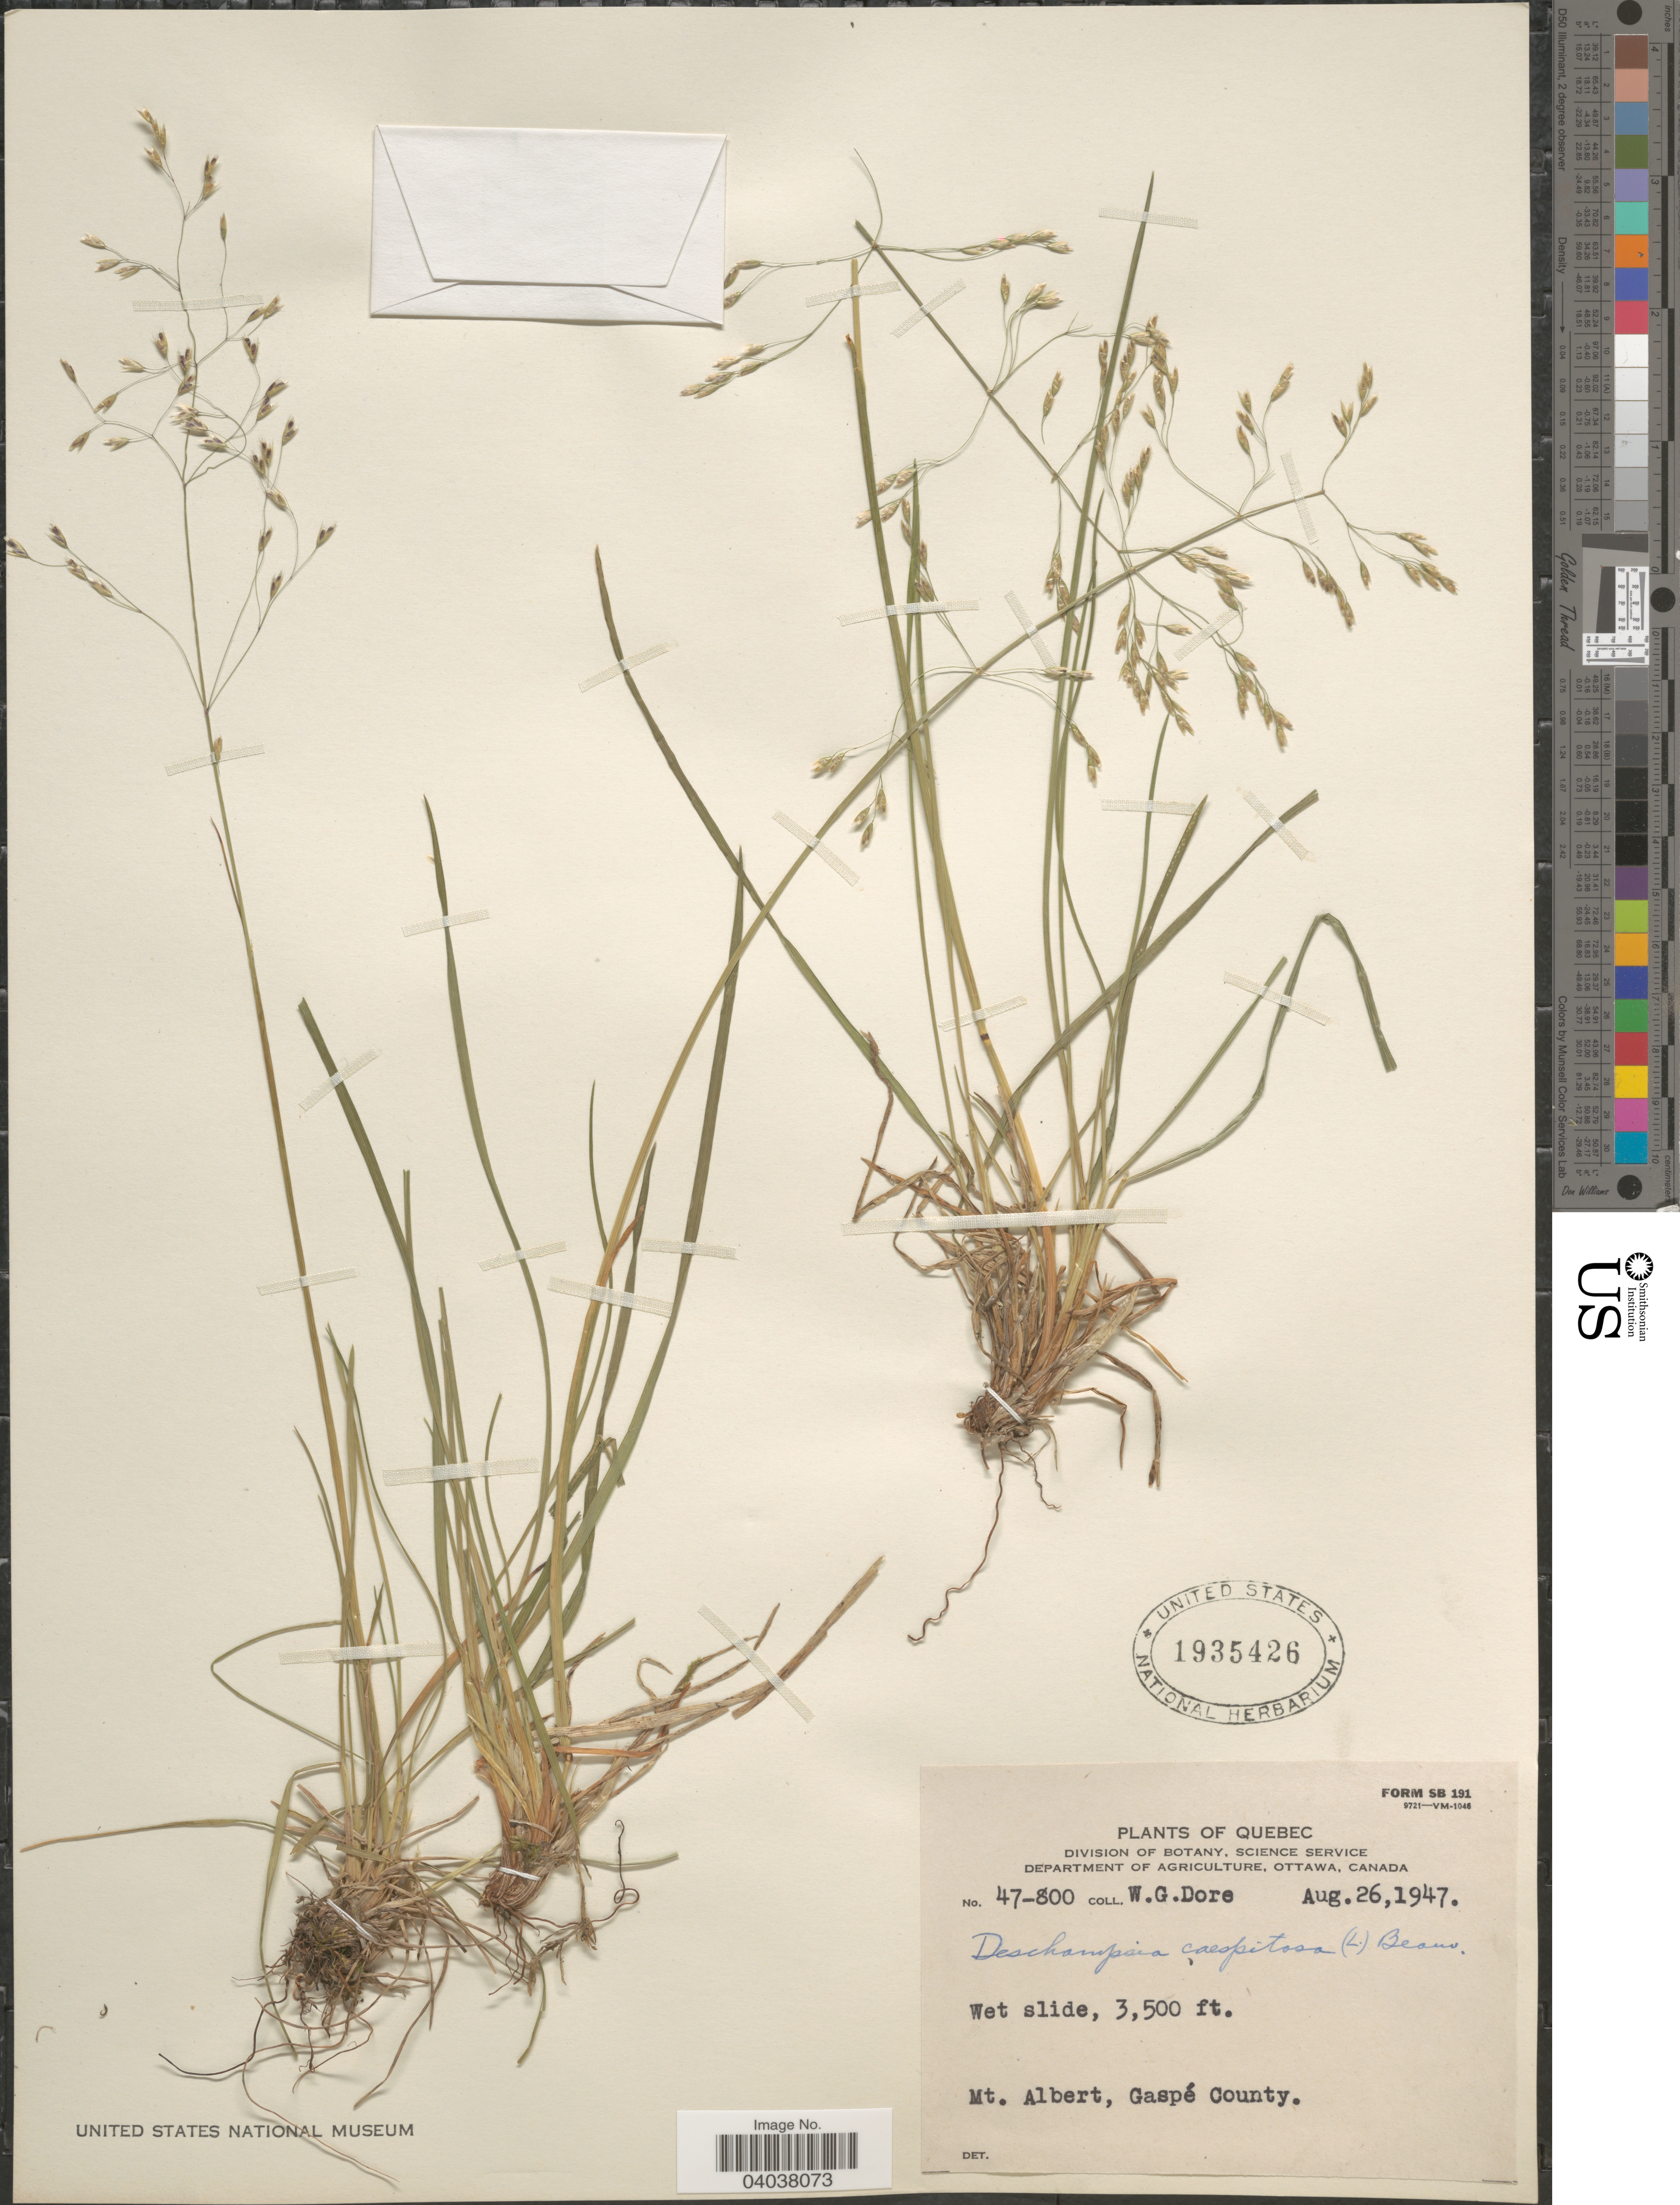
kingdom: Plantae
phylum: Tracheophyta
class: Liliopsida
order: Poales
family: Poaceae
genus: Deschampsia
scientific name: Deschampsia cespitosa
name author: (L.) P. Beauv.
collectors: W. Dore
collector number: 47-800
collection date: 1947-08-26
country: Canada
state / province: Quebec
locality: Mt. Albert, Gaspé County.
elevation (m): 1067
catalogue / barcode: US 1935426